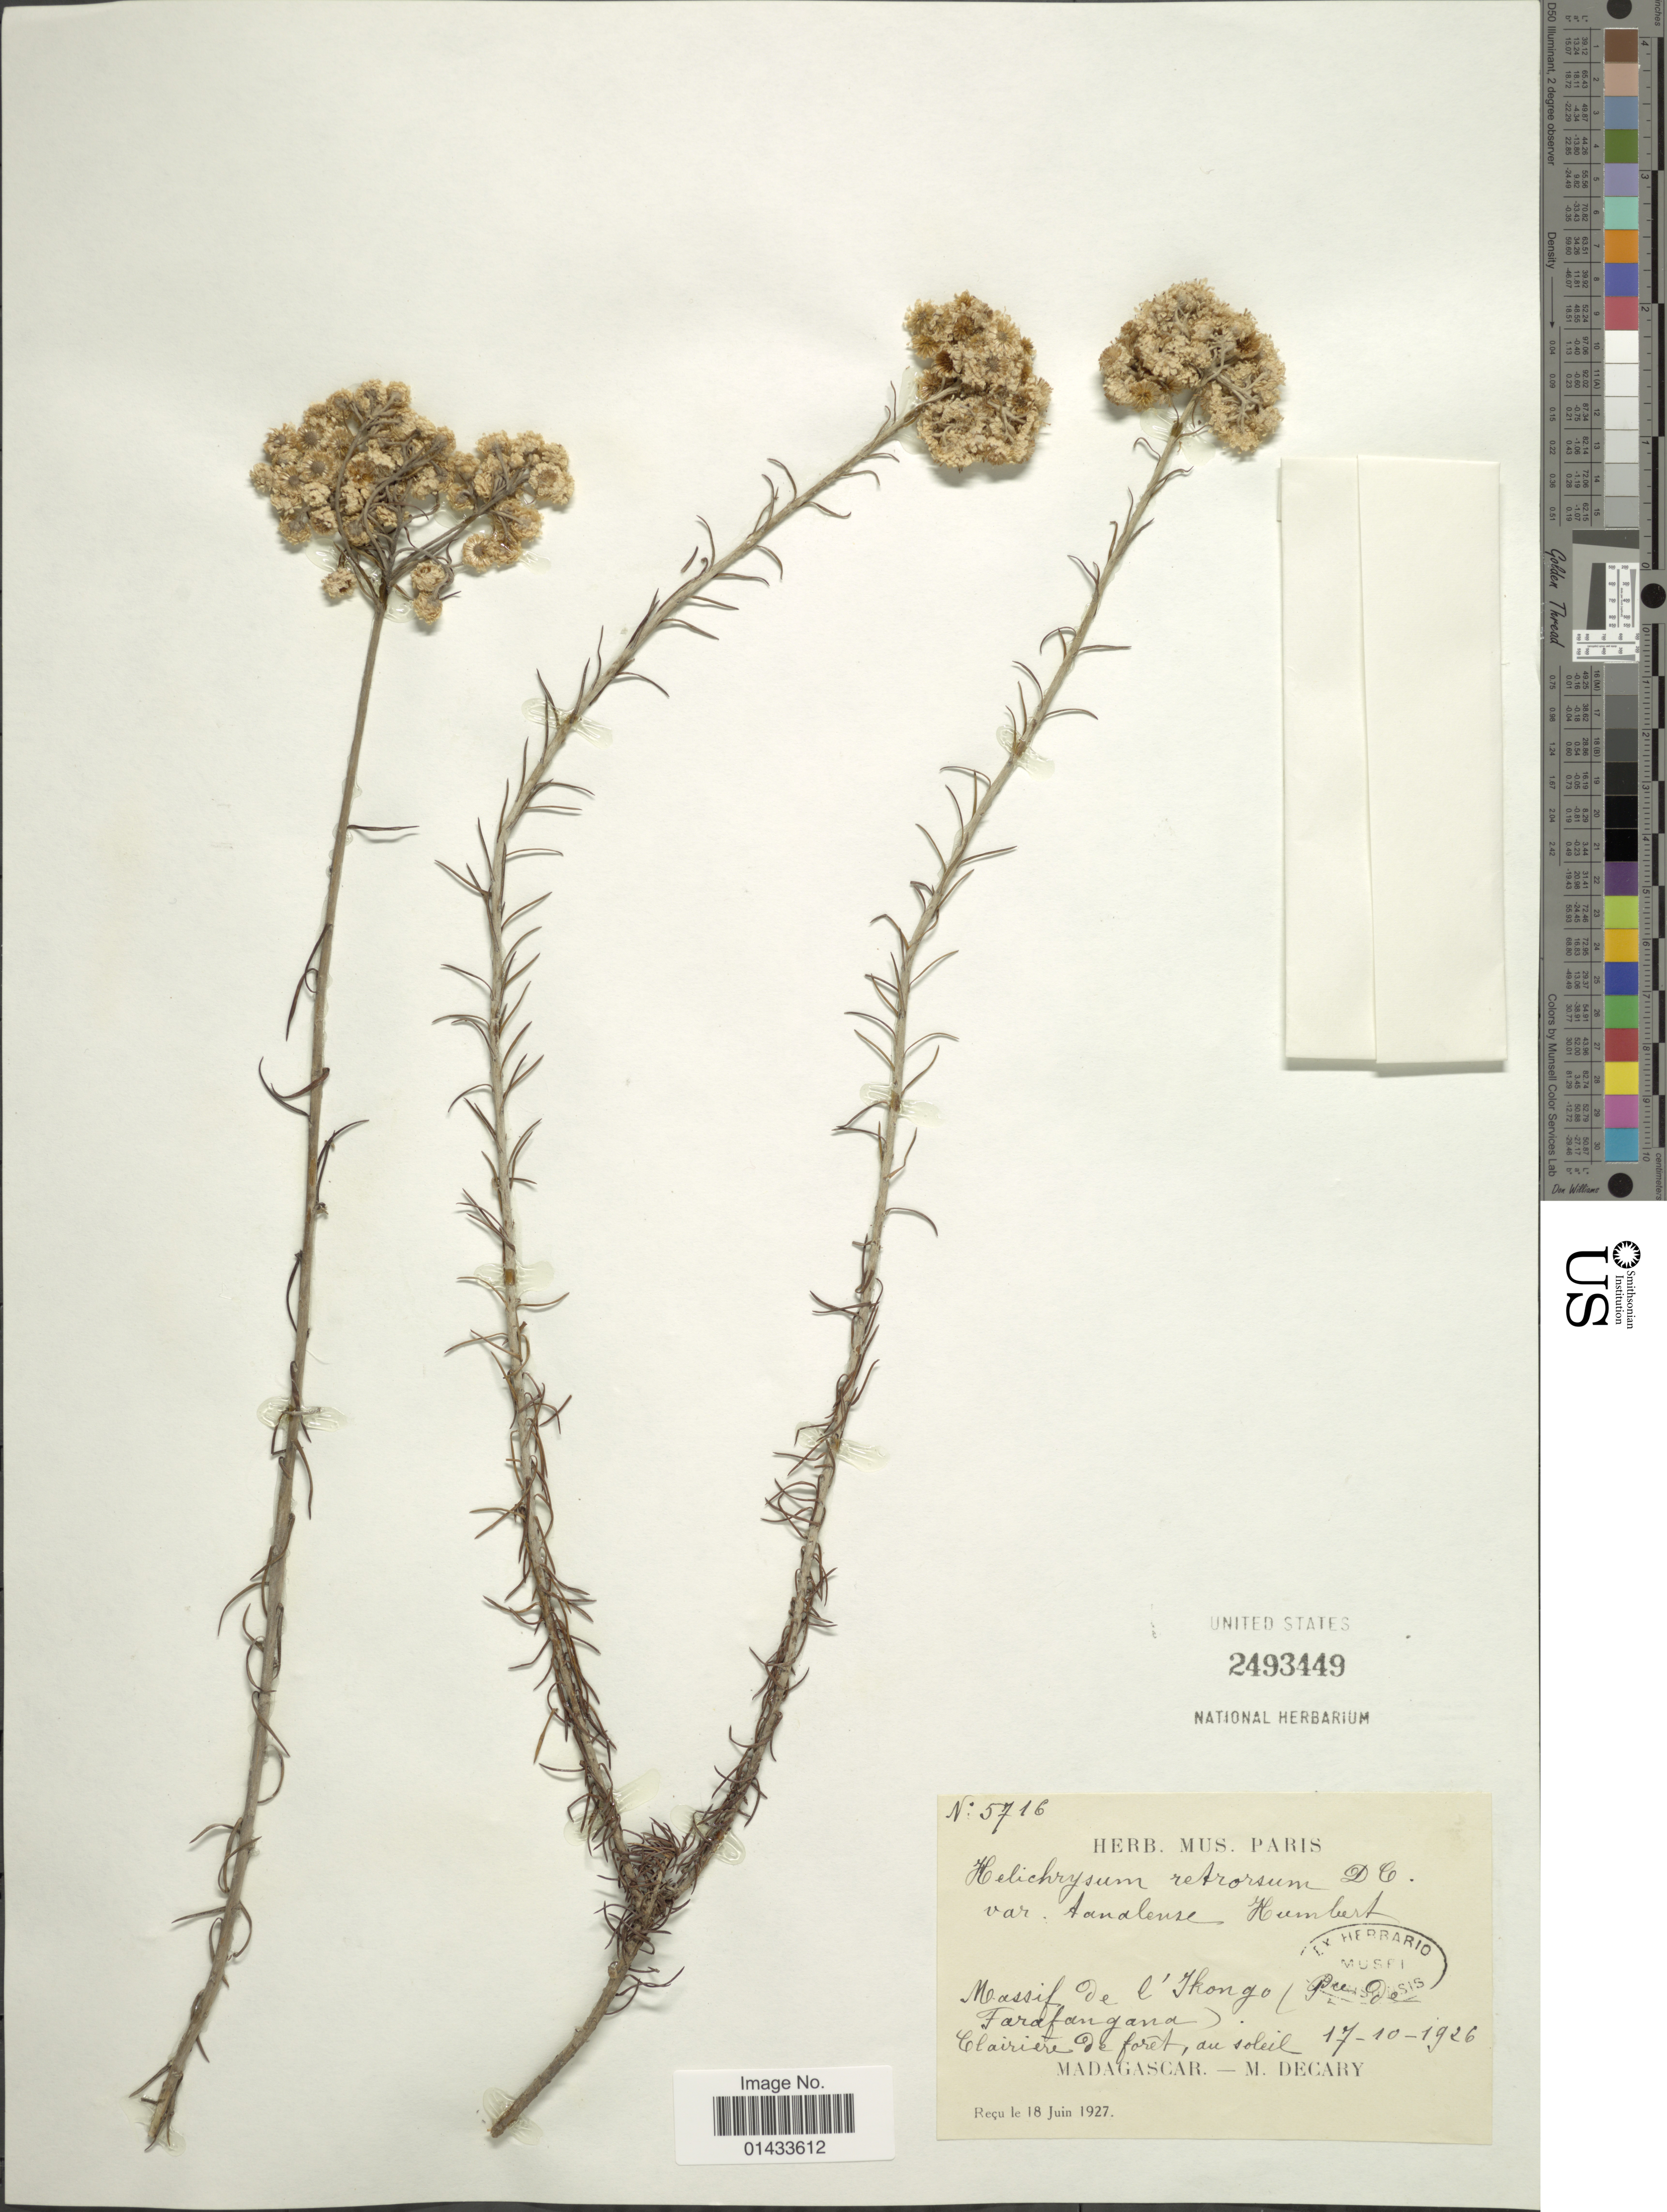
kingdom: Plantae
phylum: Tracheophyta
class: Magnoliopsida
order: Asterales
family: Asteraceae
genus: Helichrysum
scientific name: Helichrysum retrorsum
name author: DC.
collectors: R. Decary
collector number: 5716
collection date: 1926-10-17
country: Madagascar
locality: Massif de l'Ikongo, Farafangana. Clairière de forêt, au soleil [forest clearing, under the sun].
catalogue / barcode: US 2493449